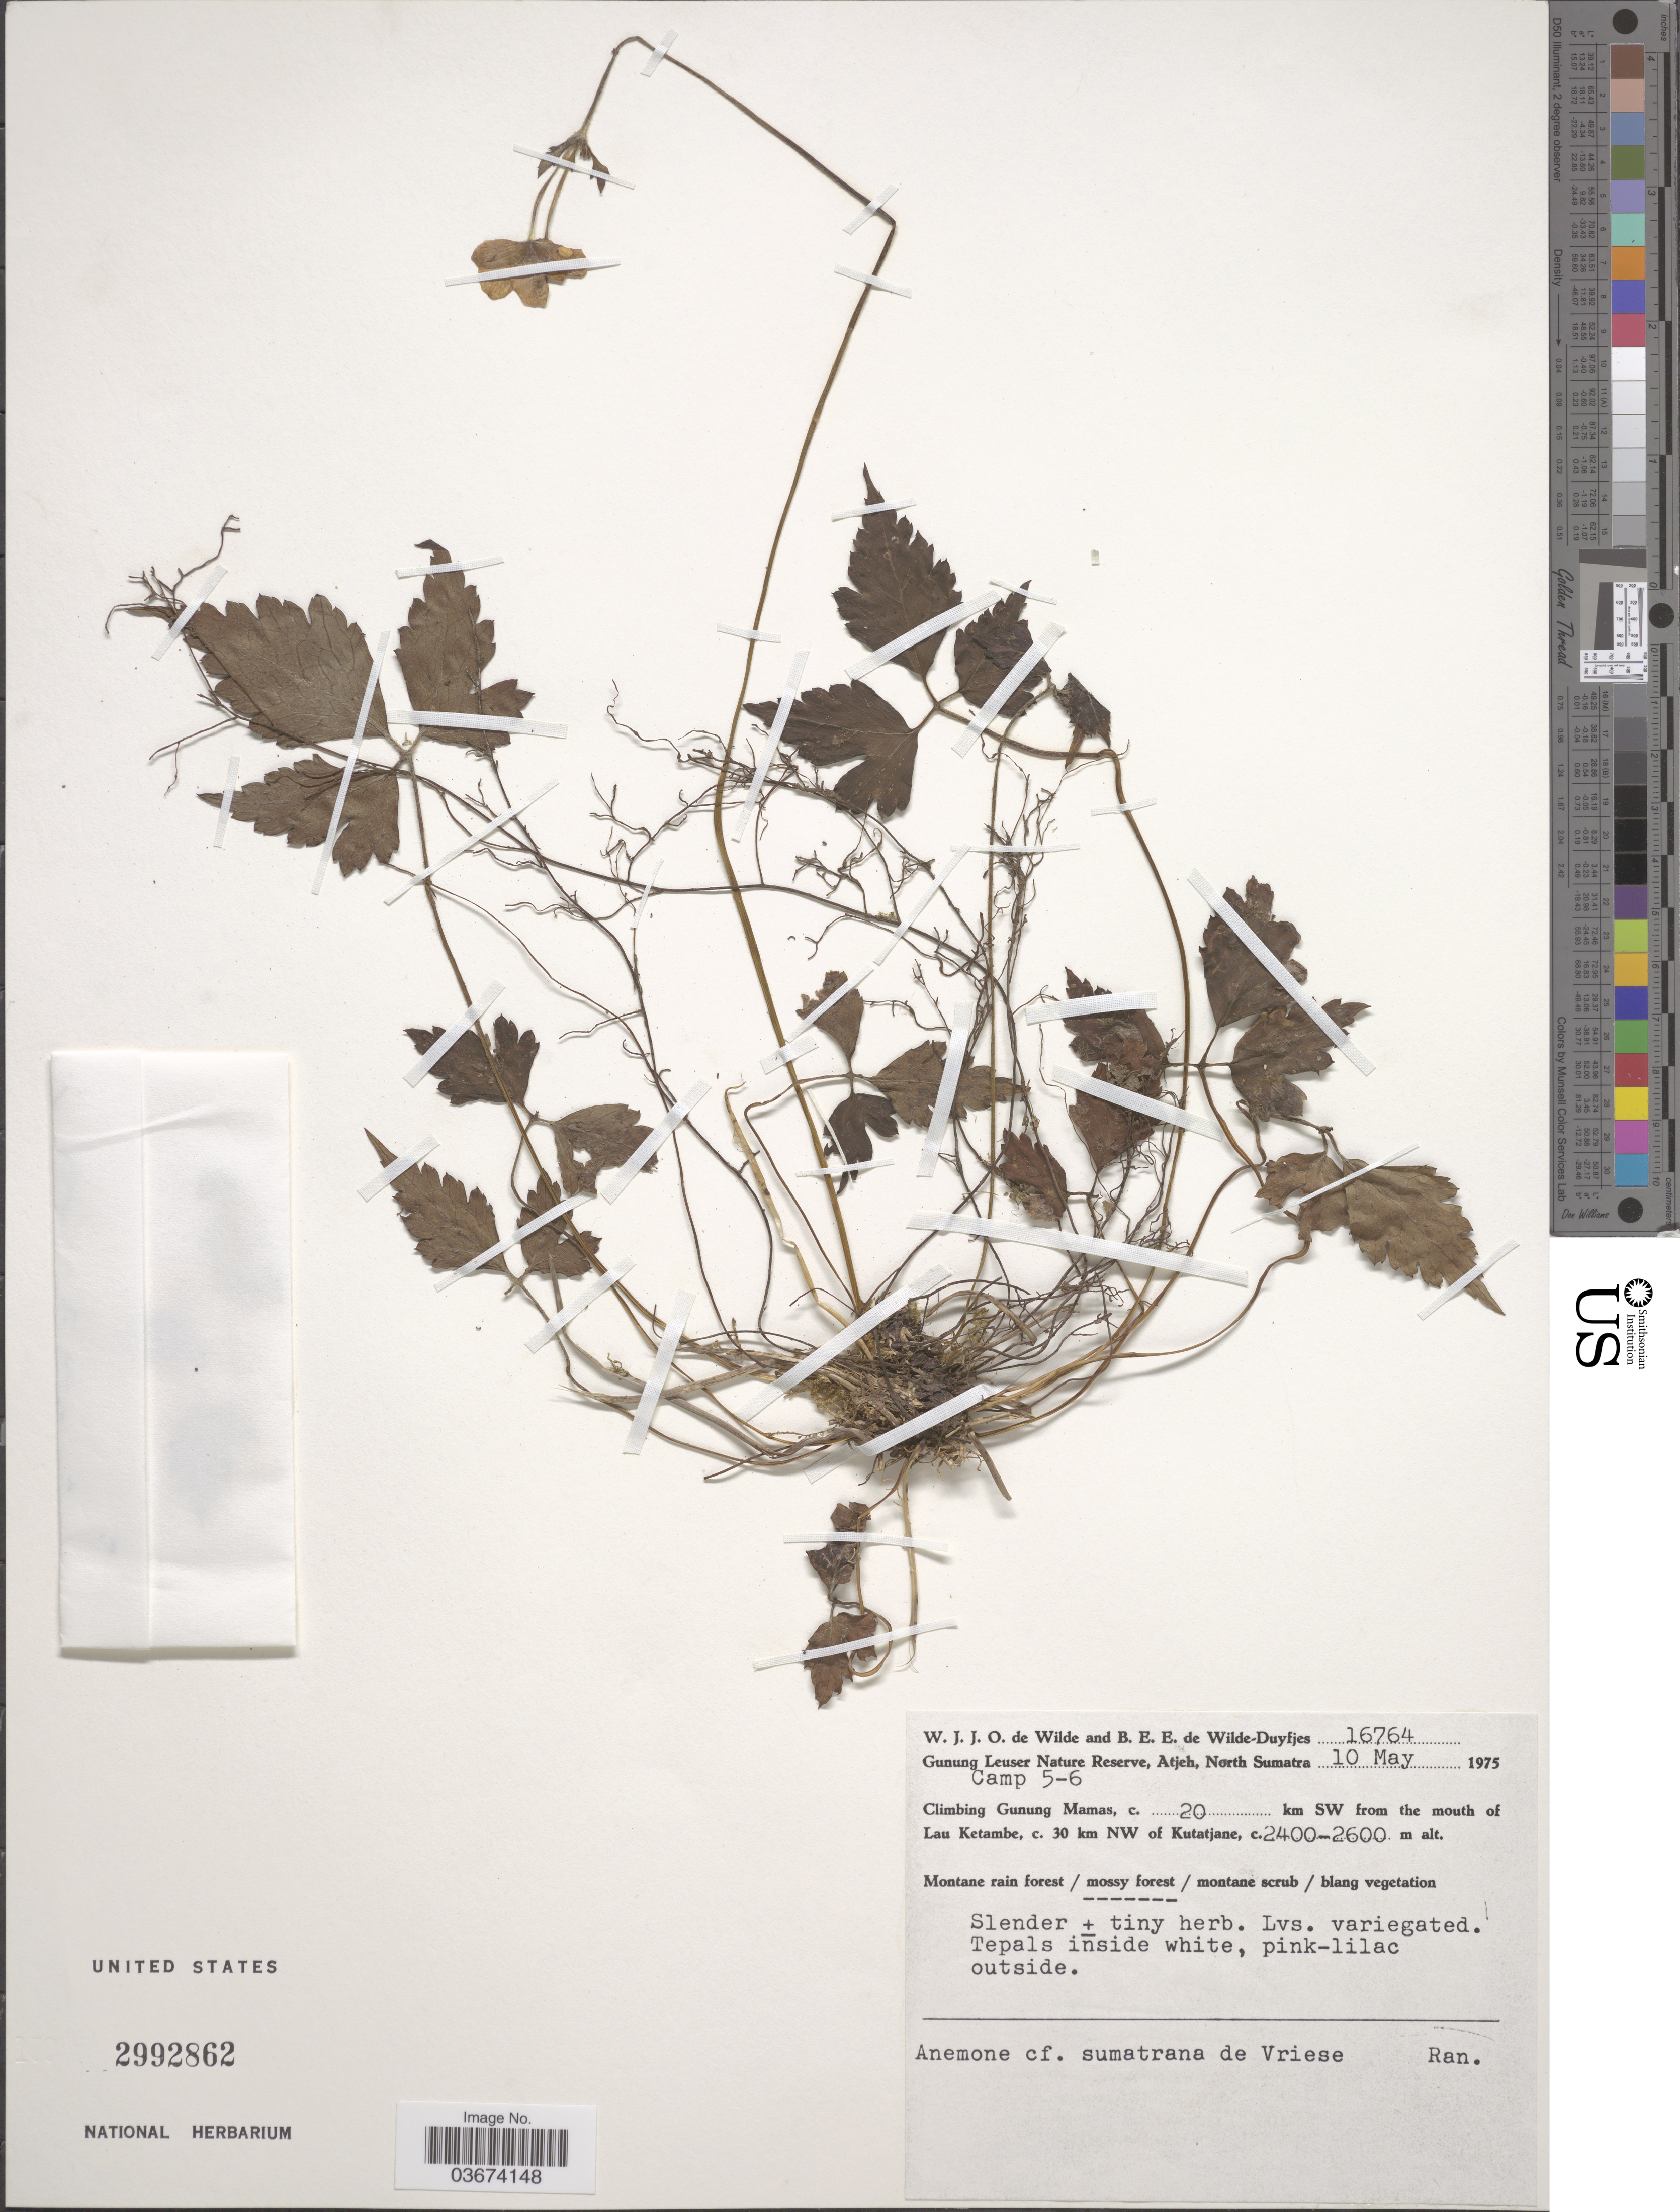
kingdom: Plantae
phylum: Tracheophyta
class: Magnoliopsida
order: Ranunculales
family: Ranunculaceae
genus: Anemone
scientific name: Anemone sumatrana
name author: de Vriese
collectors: W. J. de Wilde & B. E. de Wilde-Duyfjes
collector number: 16764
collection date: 1975-05-10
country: Indonesia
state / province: Sumatra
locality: Gunung Leuser Nature Reserve, Atjeh, North Sumatra. Camp 5-6. Climbing Gunung Mamas, c. 20 km SW from the mouth of Lau Ketambe, c. 30 km NW of Kutatjane.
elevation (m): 2400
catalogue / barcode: US 2992862